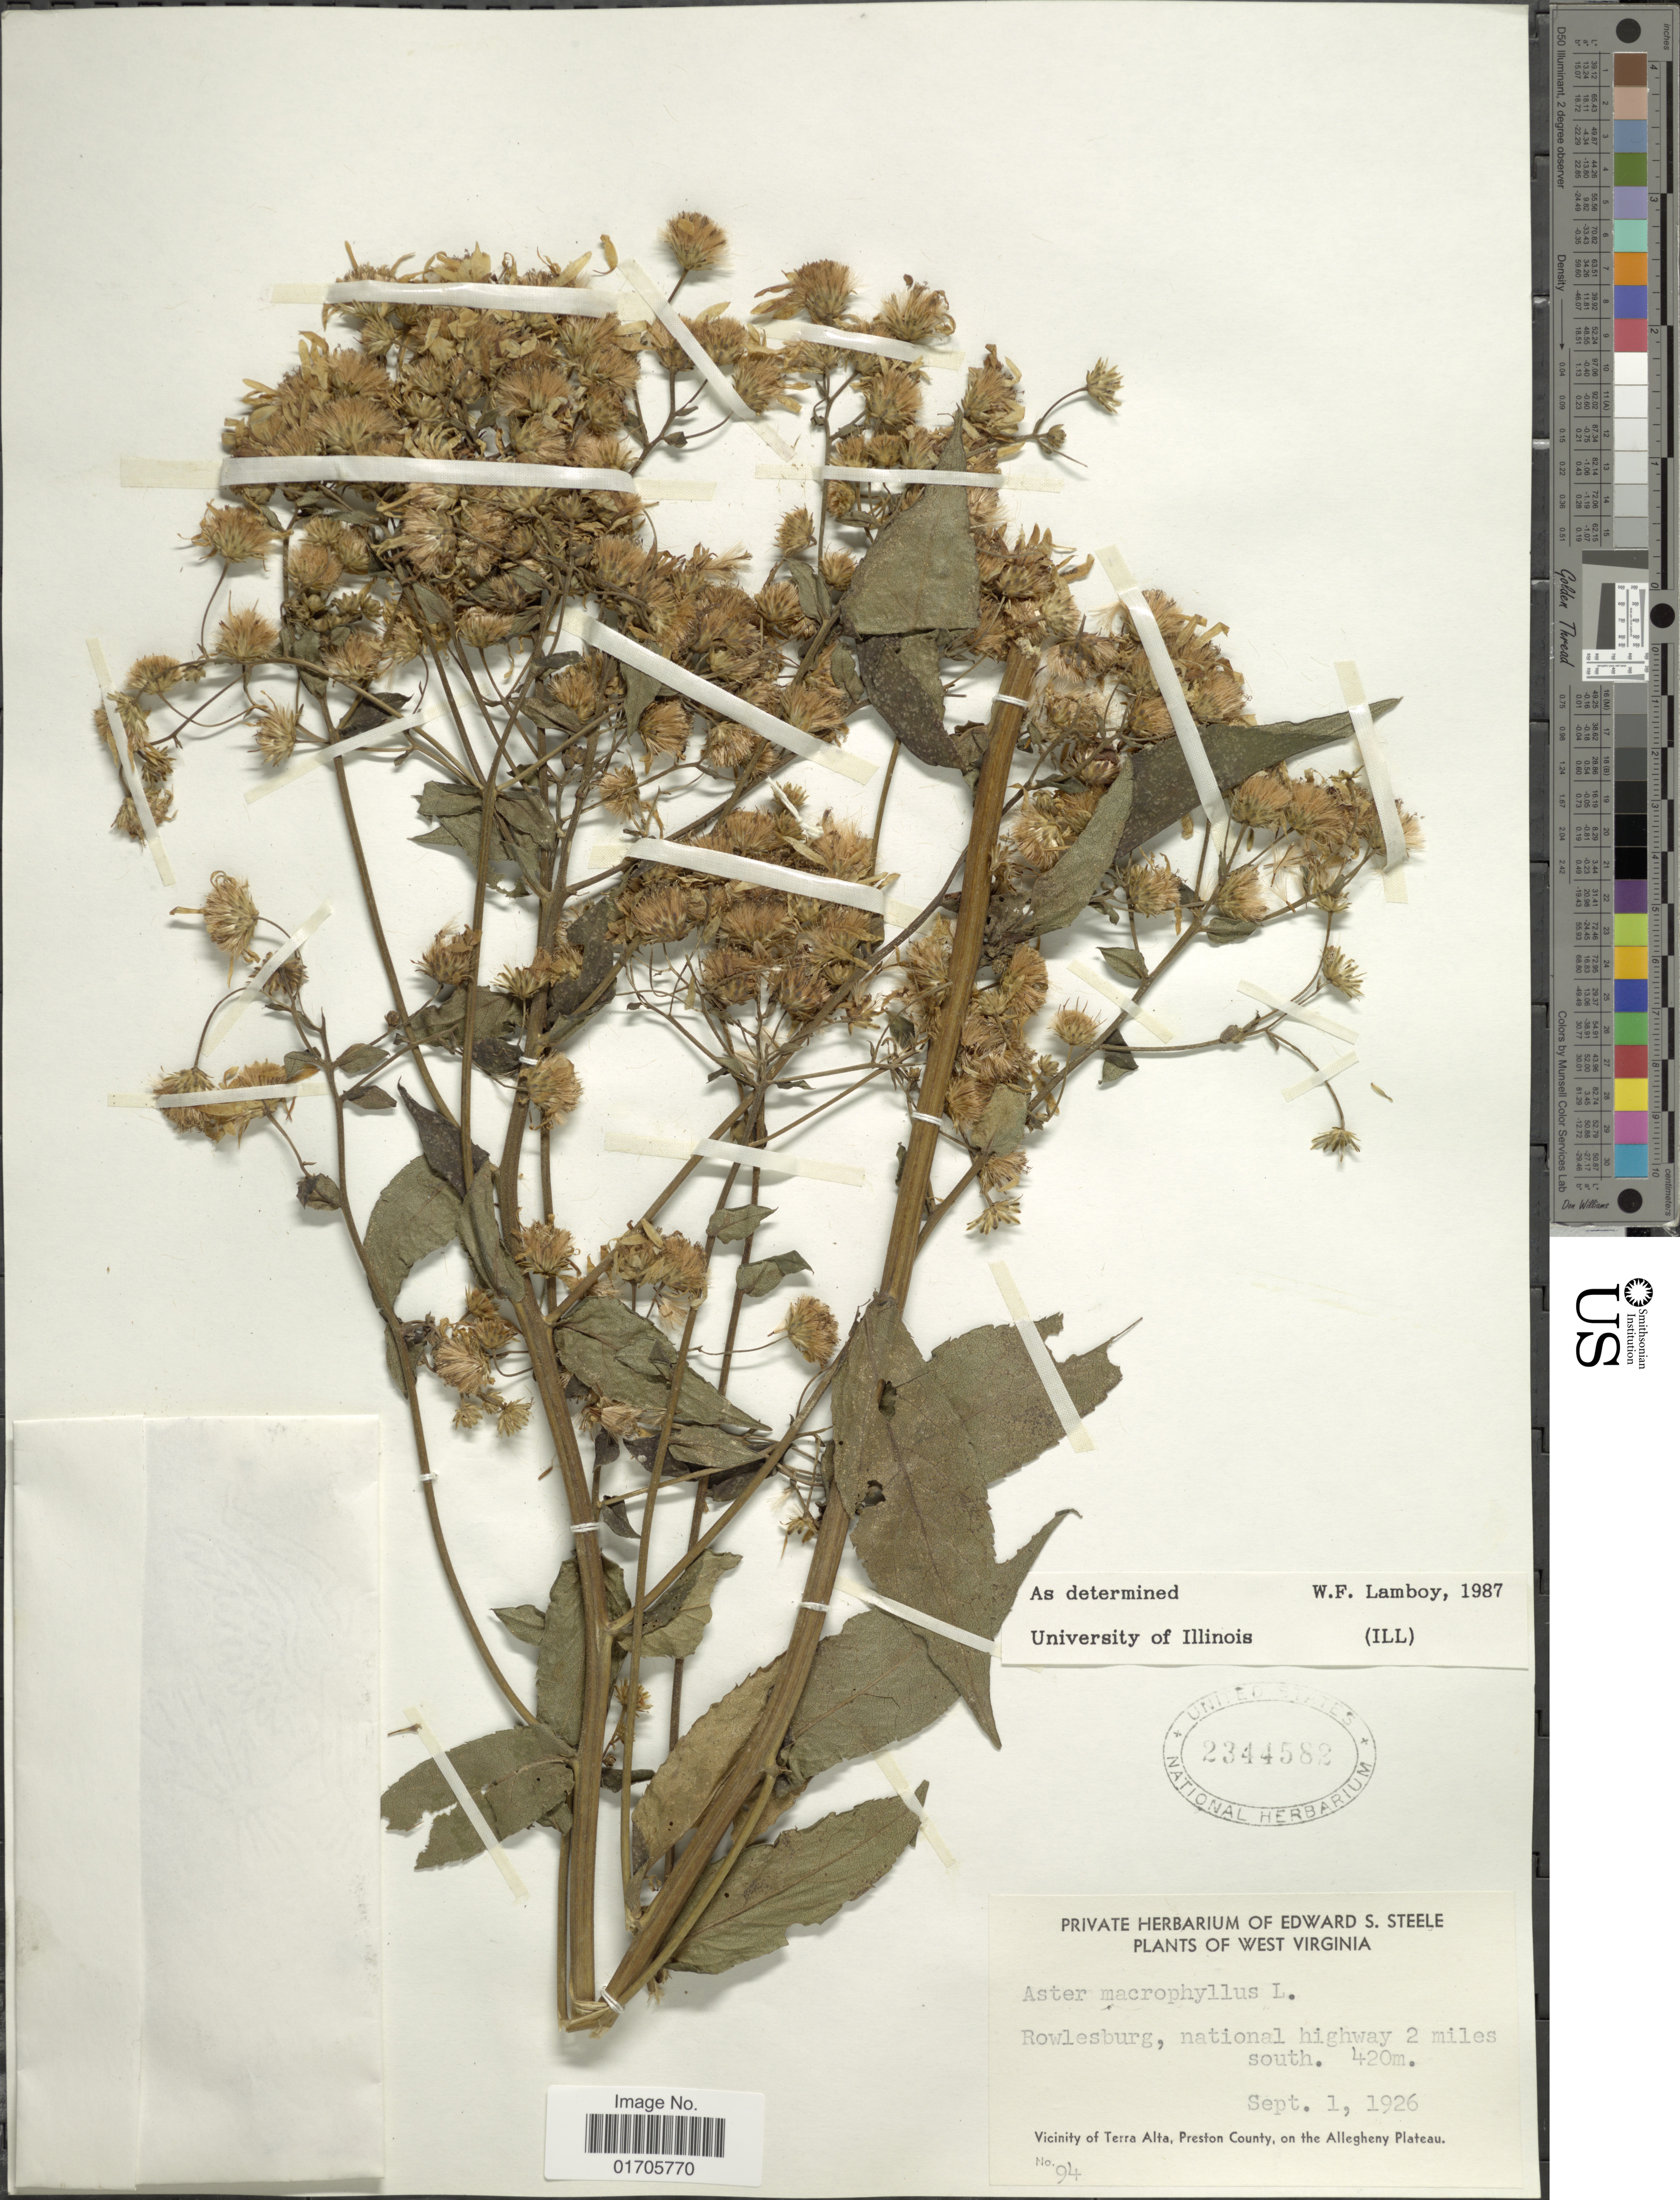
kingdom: Plantae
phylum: Tracheophyta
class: Magnoliopsida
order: Asterales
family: Asteraceae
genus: Eurybia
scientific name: Eurybia macrophylla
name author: (L.) Cass.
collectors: ex herb. Edward S. Steele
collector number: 94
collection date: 1926-09-01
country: United States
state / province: West Virginia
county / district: Preston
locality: Rowlesburg, national highway 2 miles south. Vicinity of Terra Alta, Preston County, on the Allegheny Plateau.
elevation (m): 420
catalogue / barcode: US 2344582